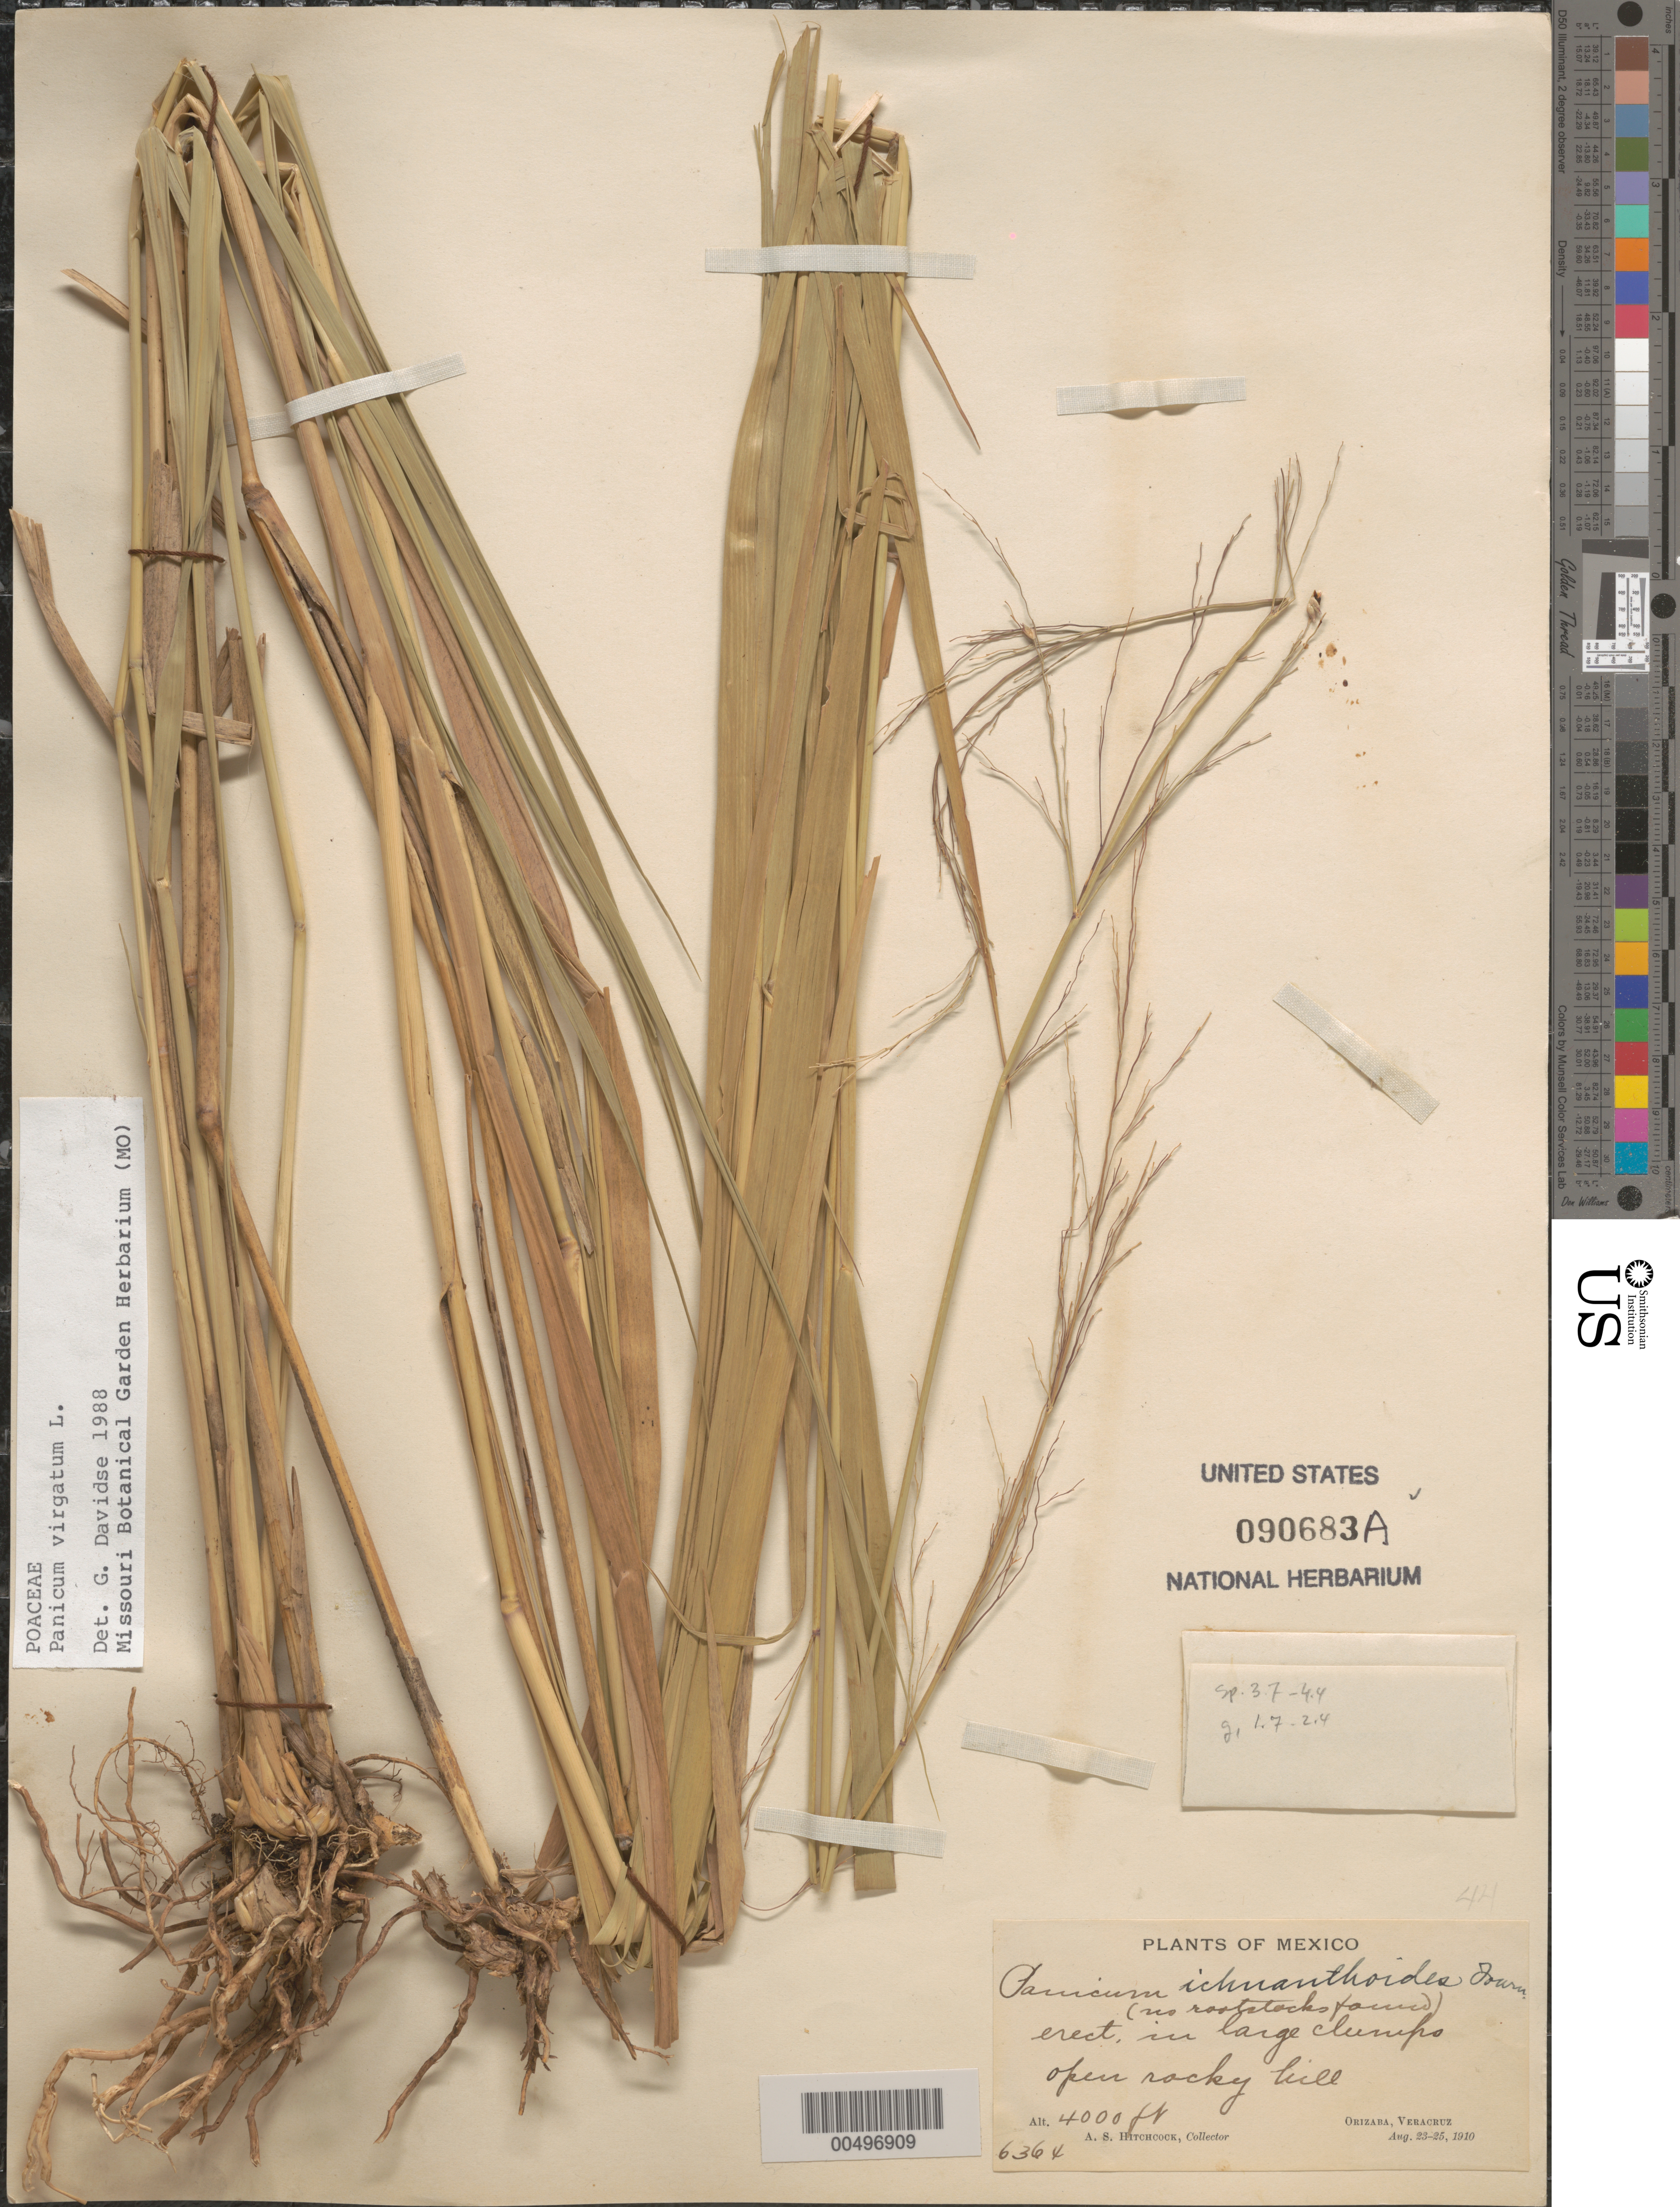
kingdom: Plantae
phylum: Tracheophyta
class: Liliopsida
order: Poales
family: Poaceae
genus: Panicum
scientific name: Panicum virgatum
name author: L.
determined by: Davidse, Gerrit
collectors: A. S. Hitchcock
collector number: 6364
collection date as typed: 23 Aug 1910 to 25 Aug 1910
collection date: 1910-08-23/1910-08-25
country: Mexico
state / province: Veracruz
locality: Orizaba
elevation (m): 1219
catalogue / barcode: US 90683A